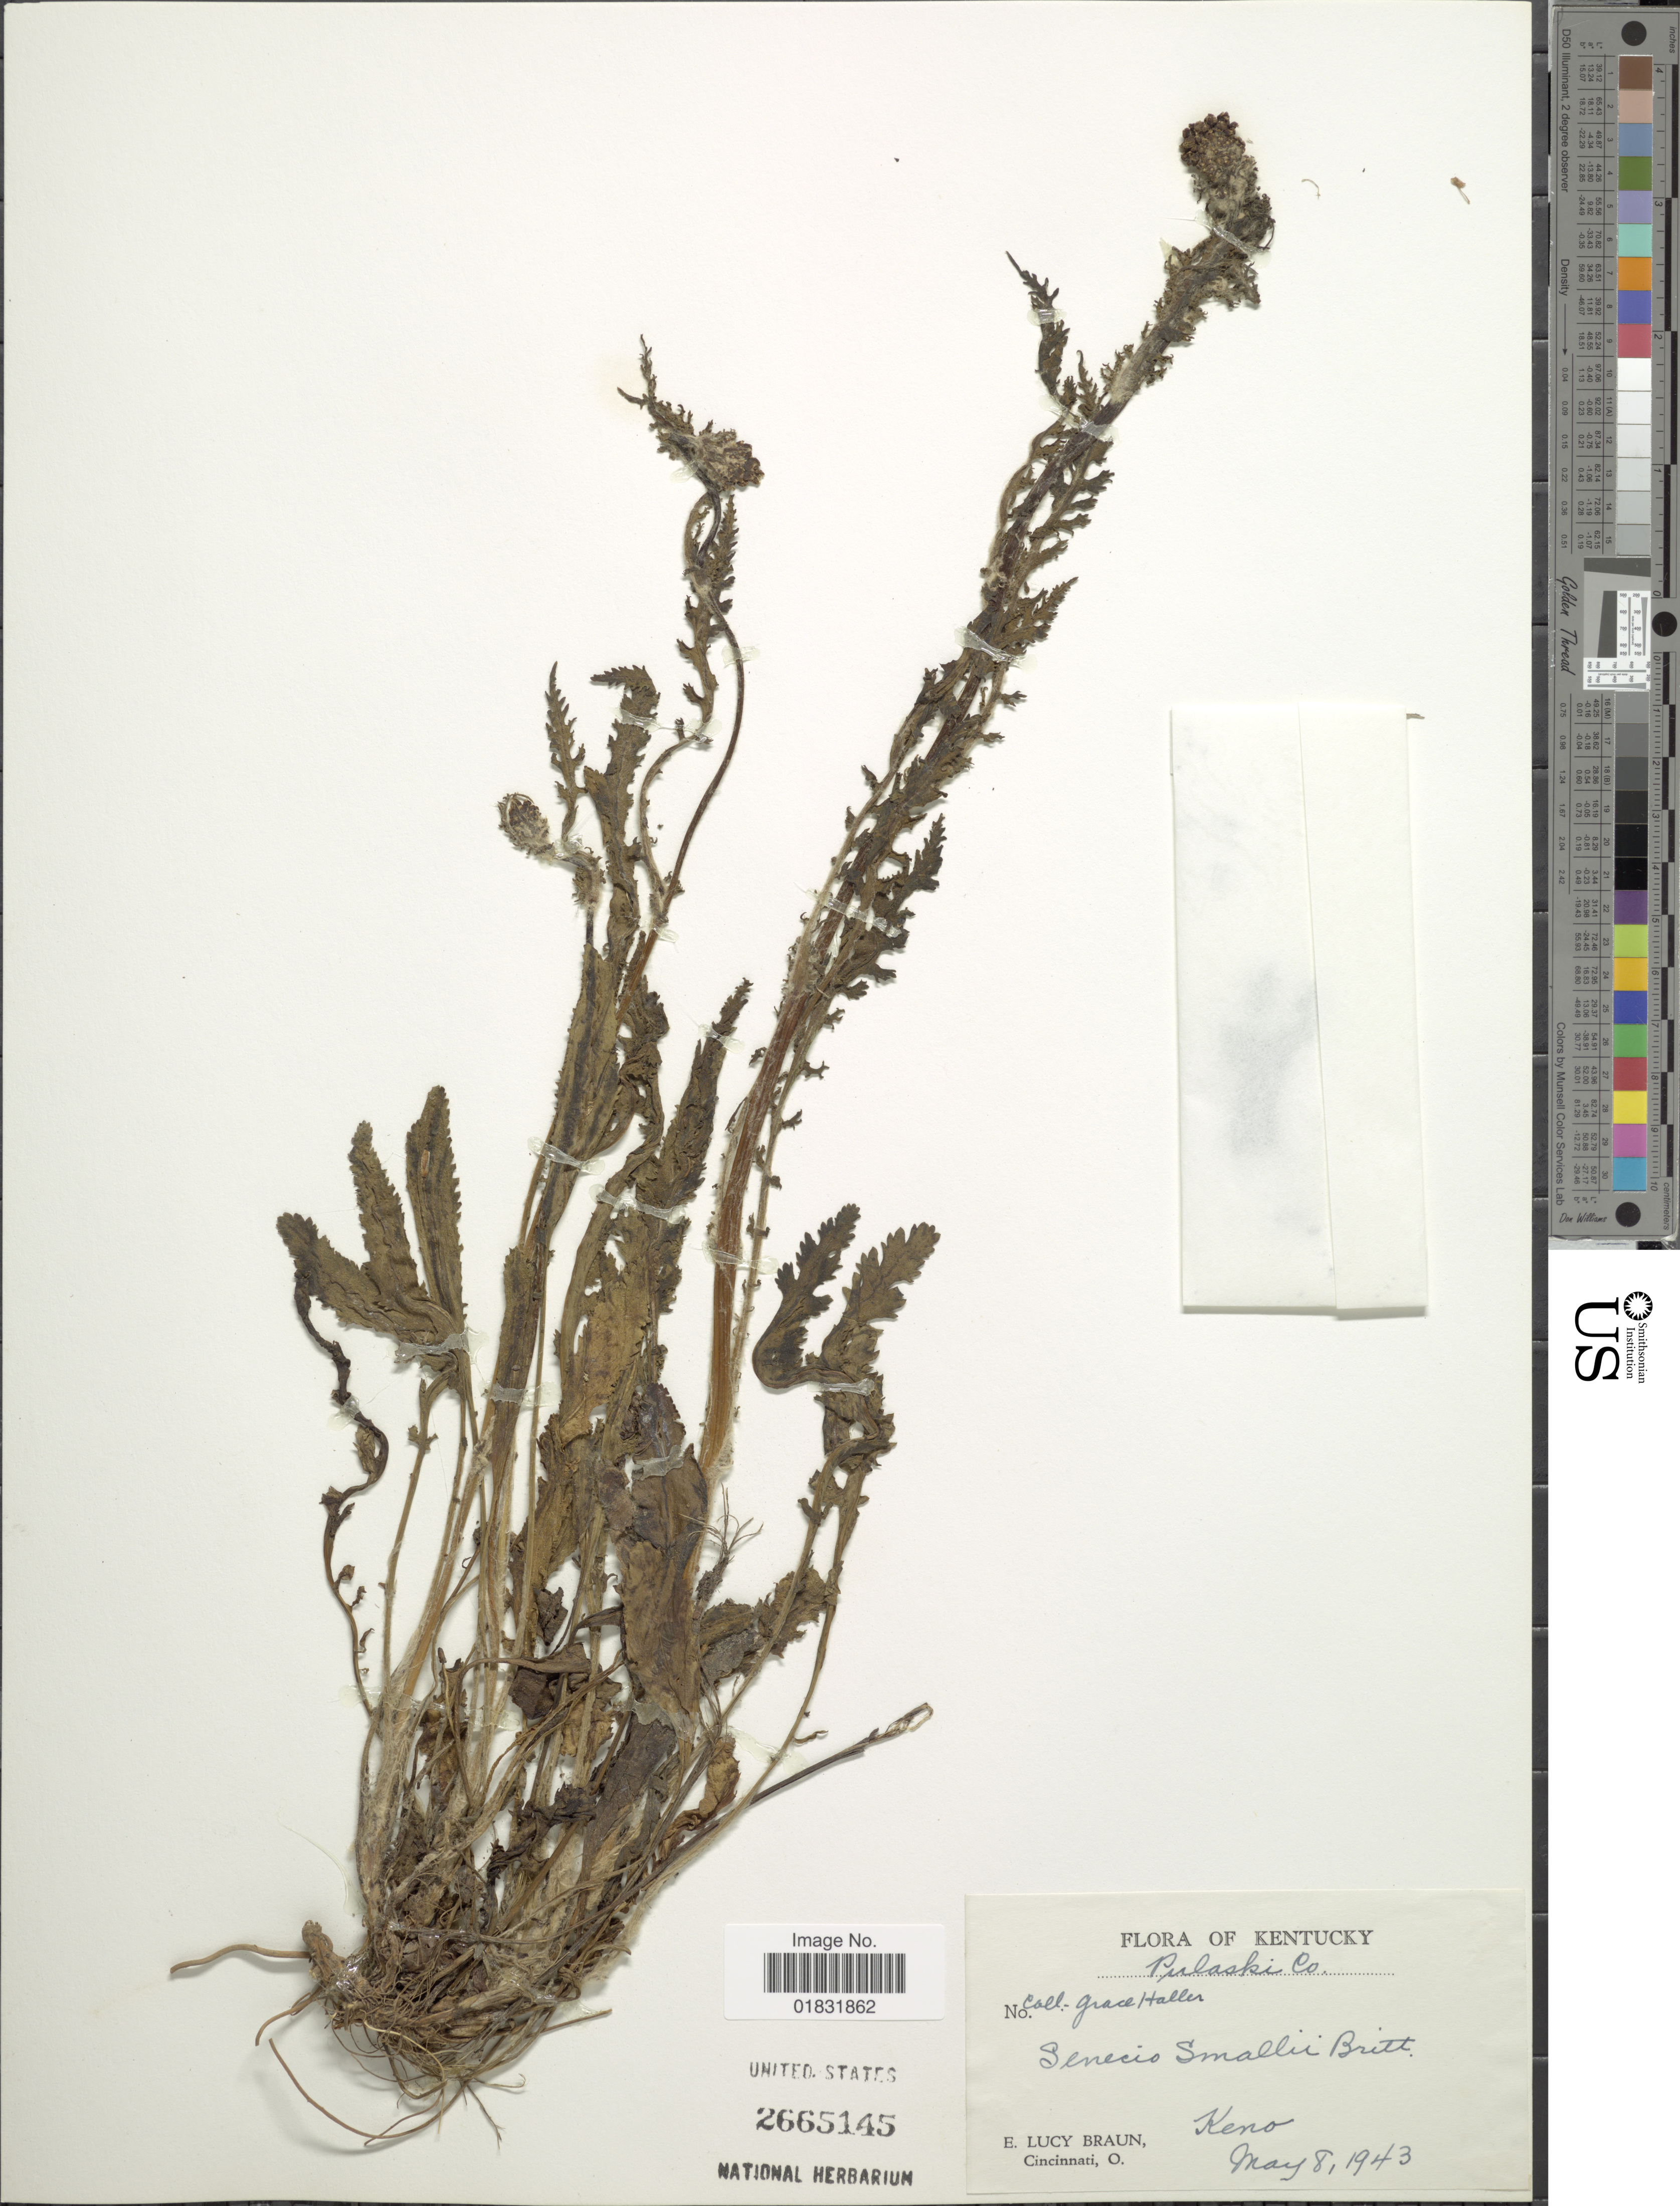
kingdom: Plantae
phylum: Tracheophyta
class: Magnoliopsida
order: Asterales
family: Asteraceae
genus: Packera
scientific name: Packera smallii Britton comb ined.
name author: Britton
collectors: E. L. Braun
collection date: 1943-05-08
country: United States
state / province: Kentucky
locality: Pulaski, Keno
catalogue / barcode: US 2665145